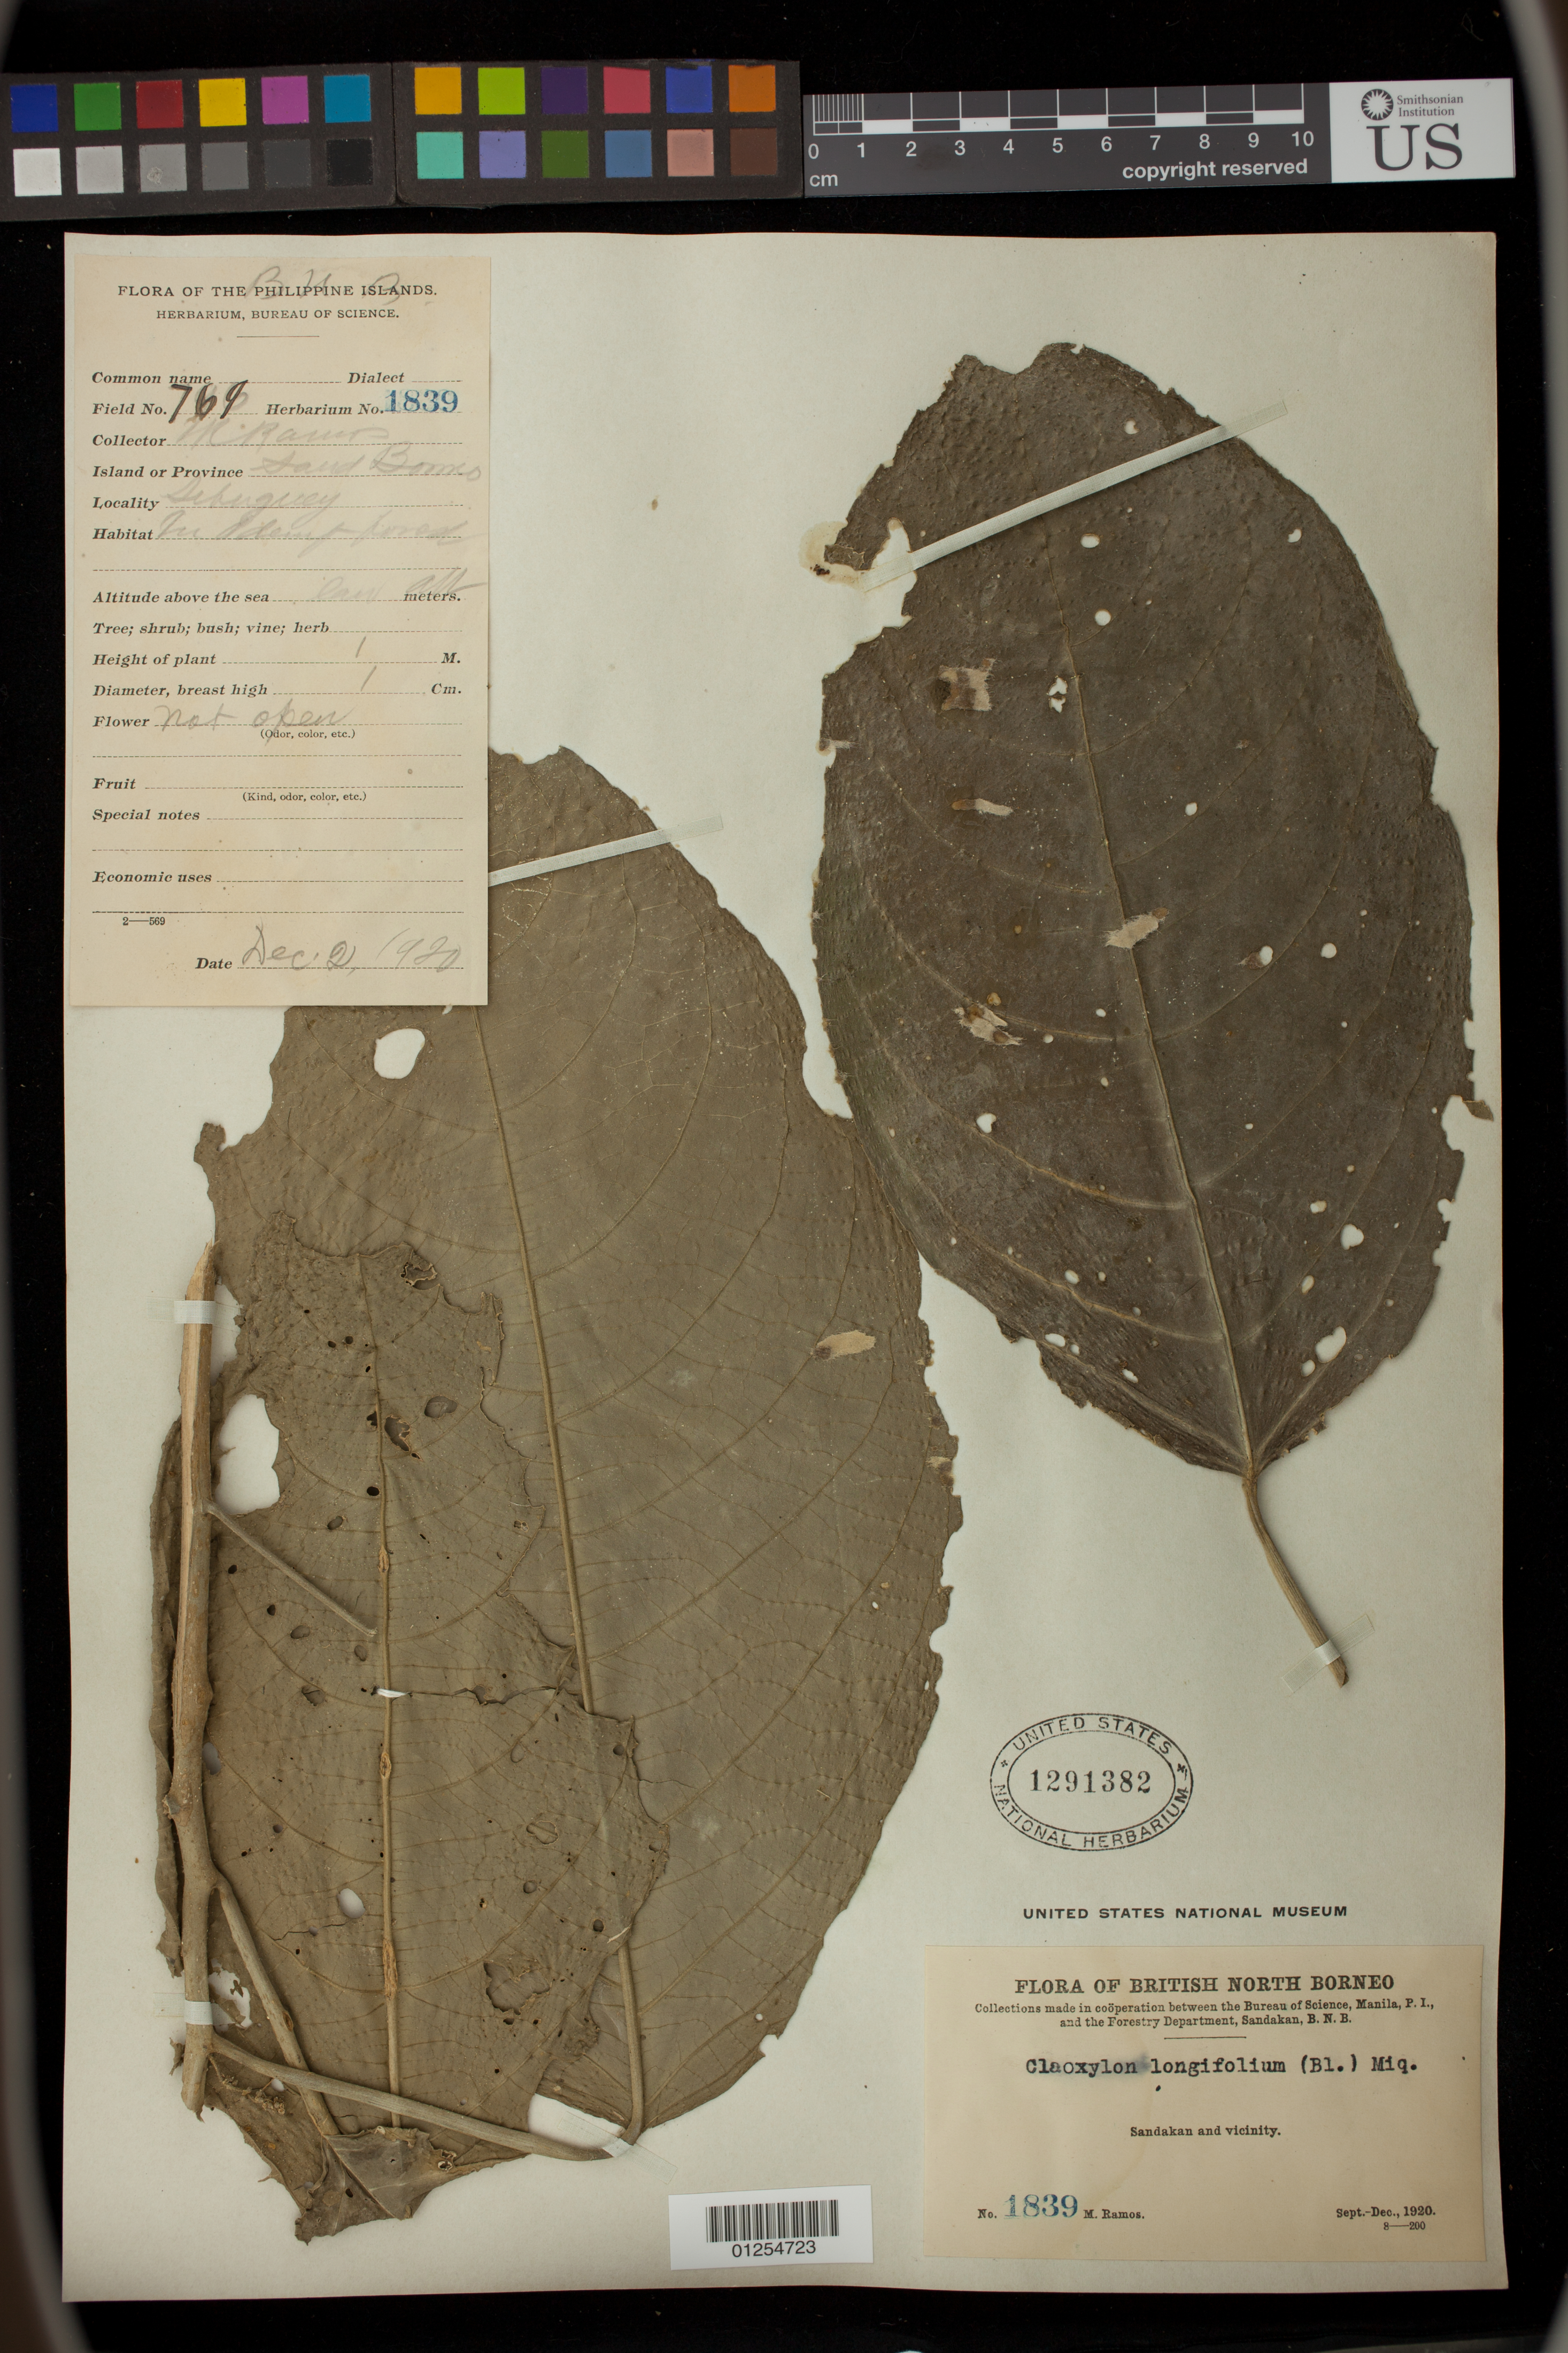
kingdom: Plantae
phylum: Tracheophyta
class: Magnoliopsida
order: Malpighiales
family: Euphorbiaceae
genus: Claoxylon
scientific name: Claoxylon longifolium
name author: (Blume) Endl. & Hassk.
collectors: M. Ramos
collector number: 1839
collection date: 1920-12-02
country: Malaysia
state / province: Sabah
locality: Sandakan and vicinity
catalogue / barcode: US 1291382